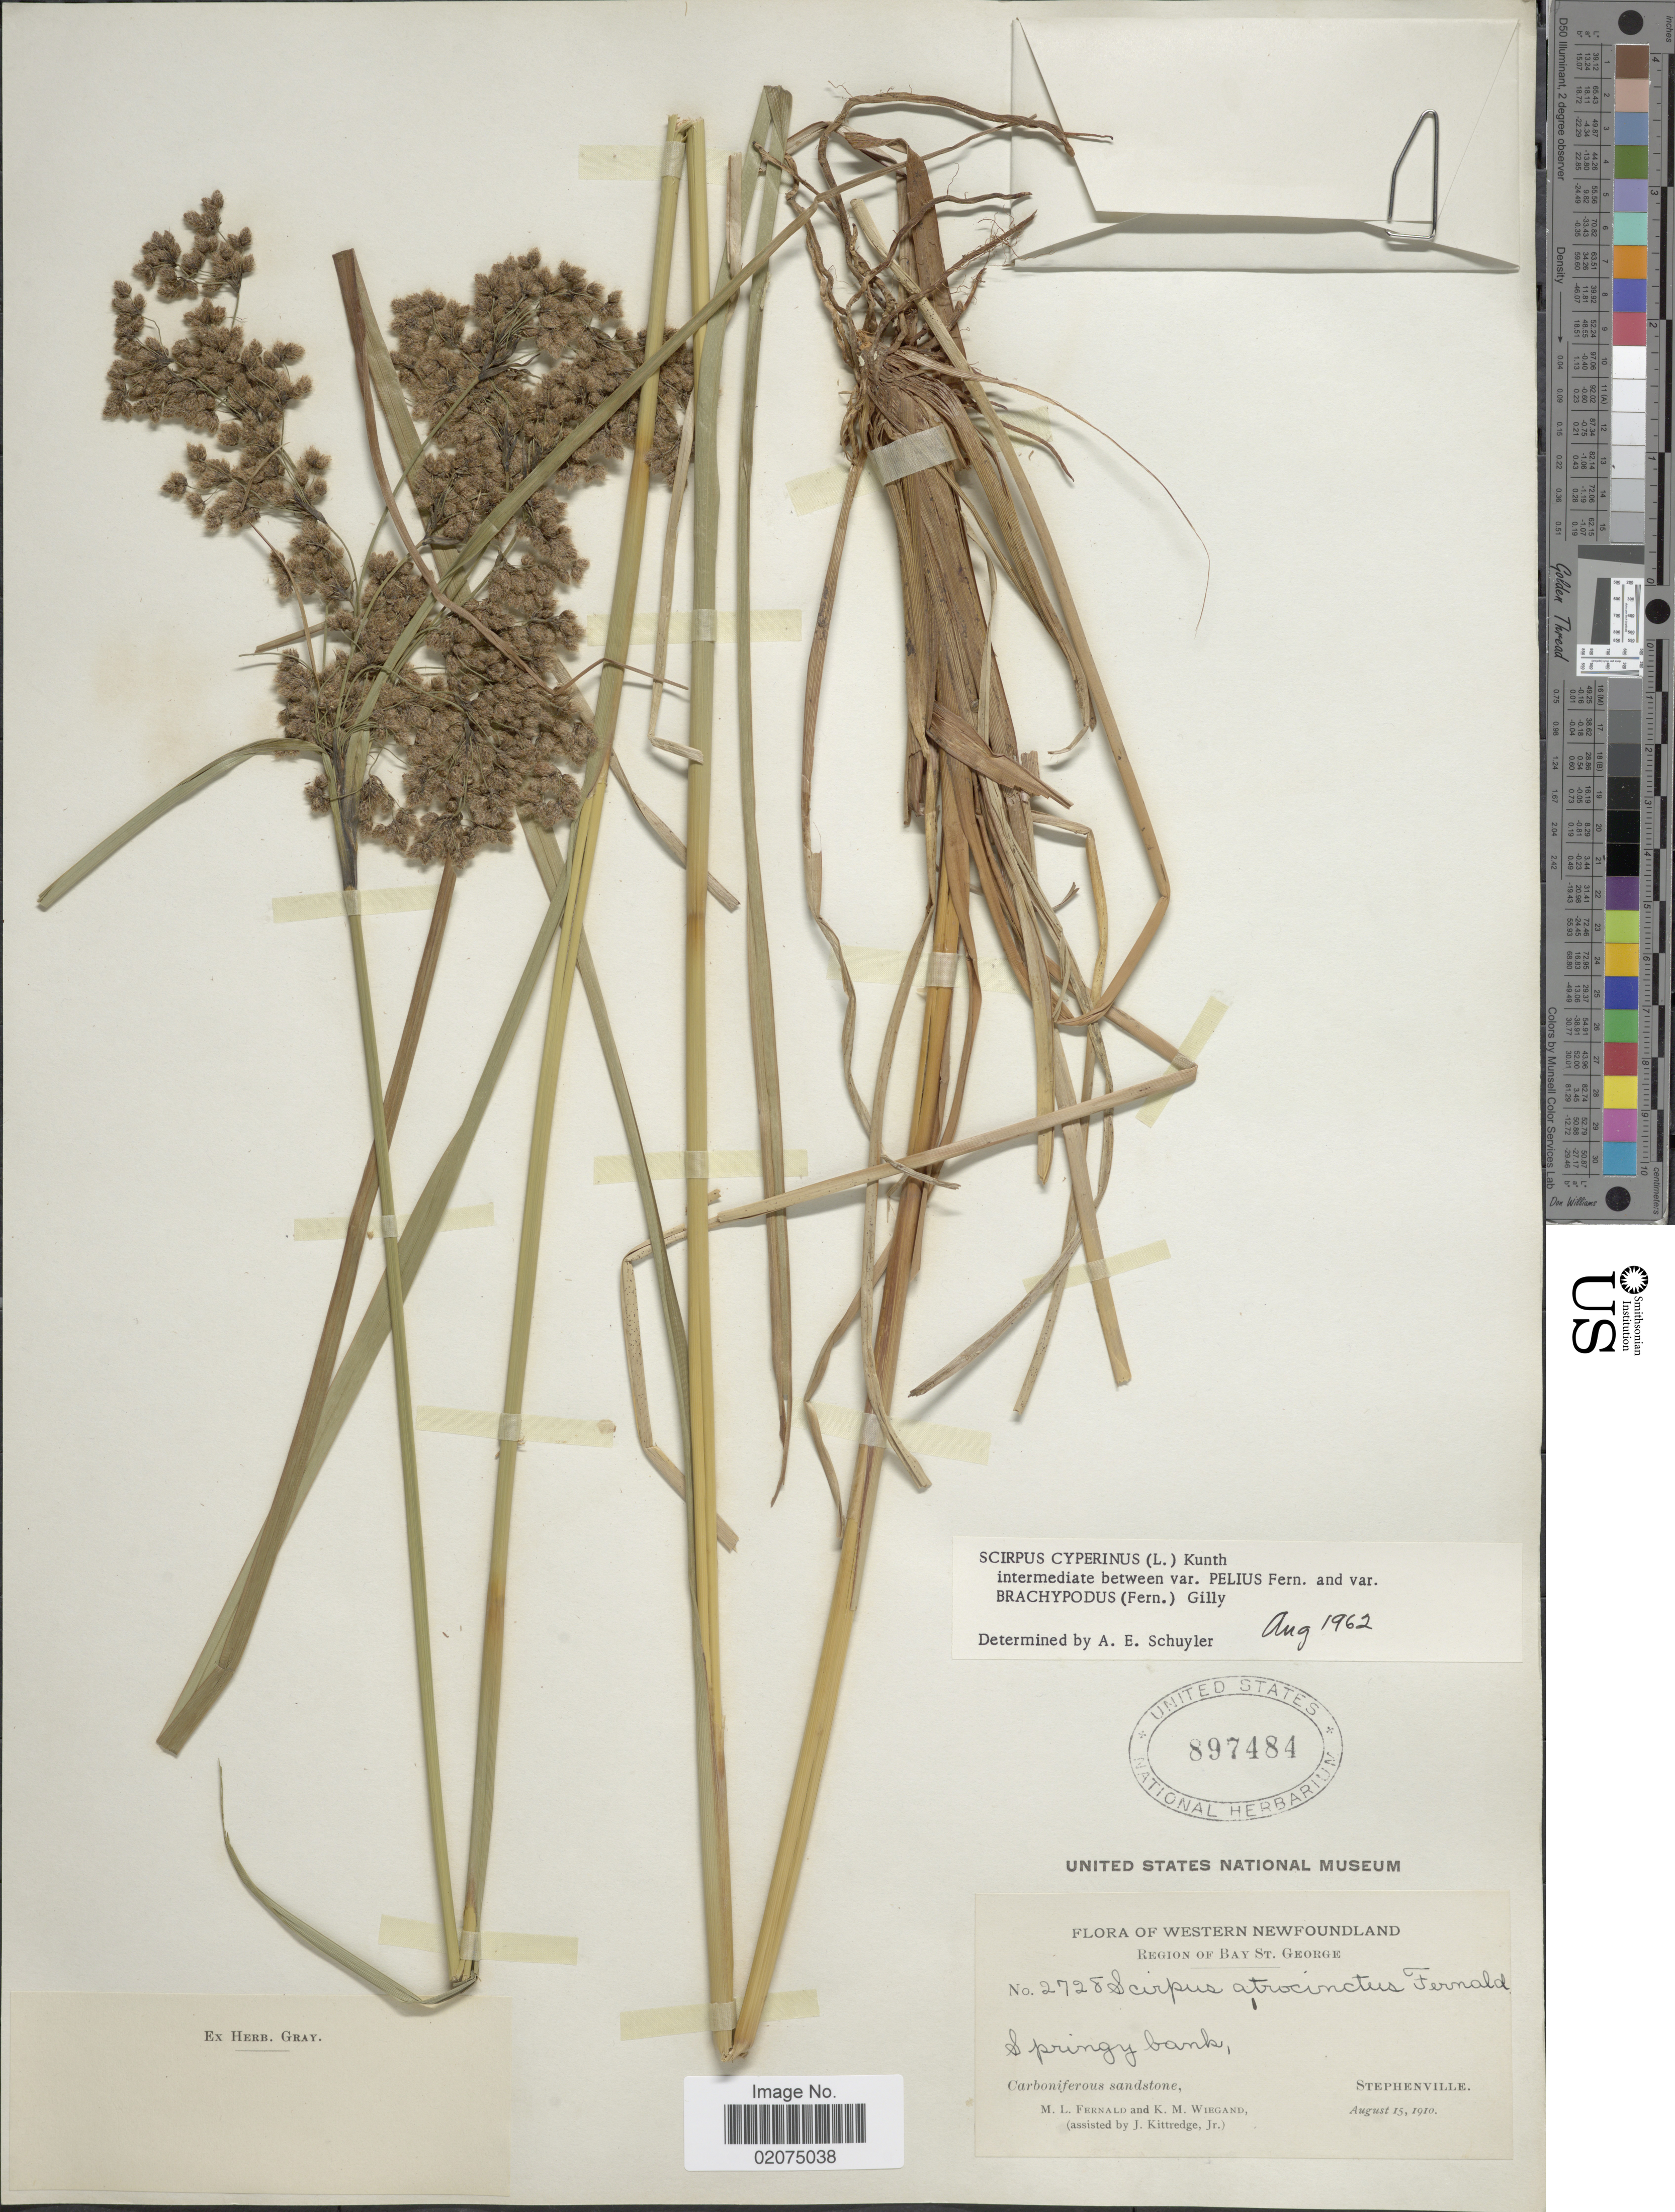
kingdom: Plantae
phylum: Tracheophyta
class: Liliopsida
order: Poales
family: Cyperaceae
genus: Scirpus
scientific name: Scirpus cyperinus (L.) Kunth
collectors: M. L. Fernald, K. M. Wiegand & J. Kittredge Jr.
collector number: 2728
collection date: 1910-08-15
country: Canada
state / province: Newfoundland and Labrador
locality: Western Newfoundland, region of Bay St. George, Stephenville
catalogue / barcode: US 897484